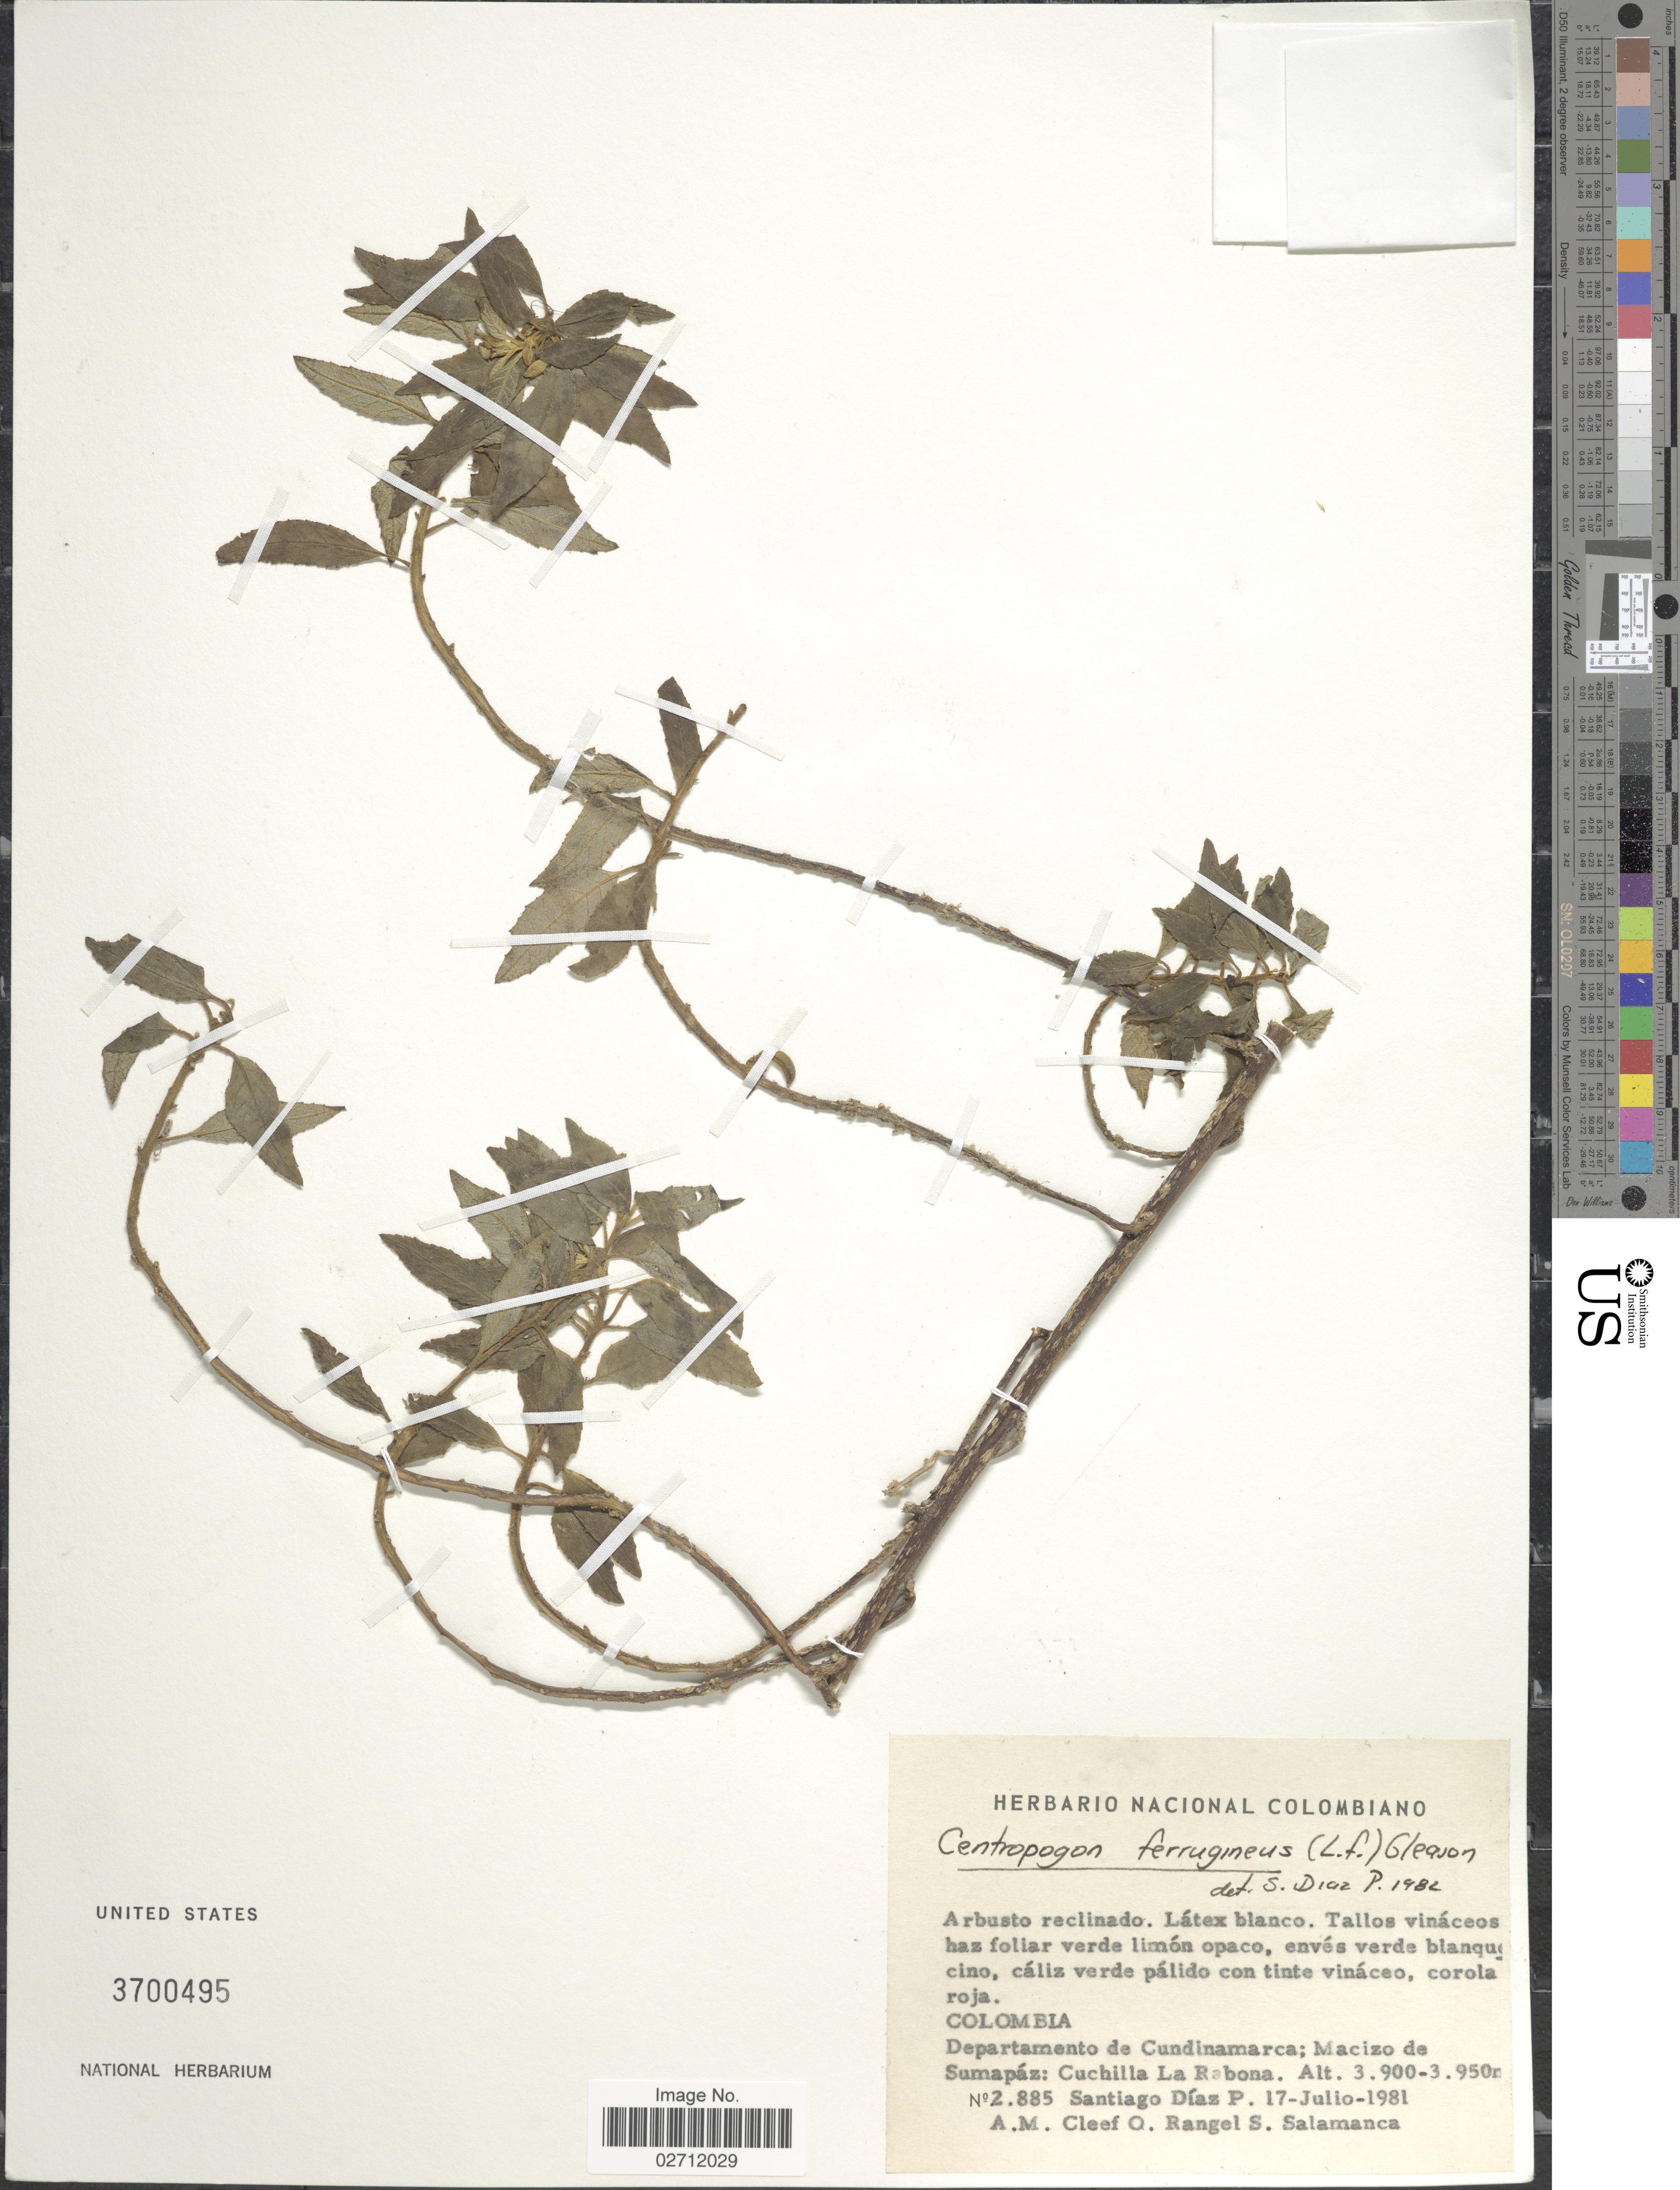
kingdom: Plantae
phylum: Tracheophyta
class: Magnoliopsida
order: Asterales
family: Campanulaceae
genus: Centropogon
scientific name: Centropogon ferrugineus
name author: (L. f.) Gleason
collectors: S. Díaz Píedrahíta, A. M. Cleef, O. Rangel & S. Salamanca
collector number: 2885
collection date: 1981-07-17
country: Colombia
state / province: Cundinamarca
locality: Macizo de Sumapaz: Cuchilla La Rabona.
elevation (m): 3900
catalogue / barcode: US 3700495